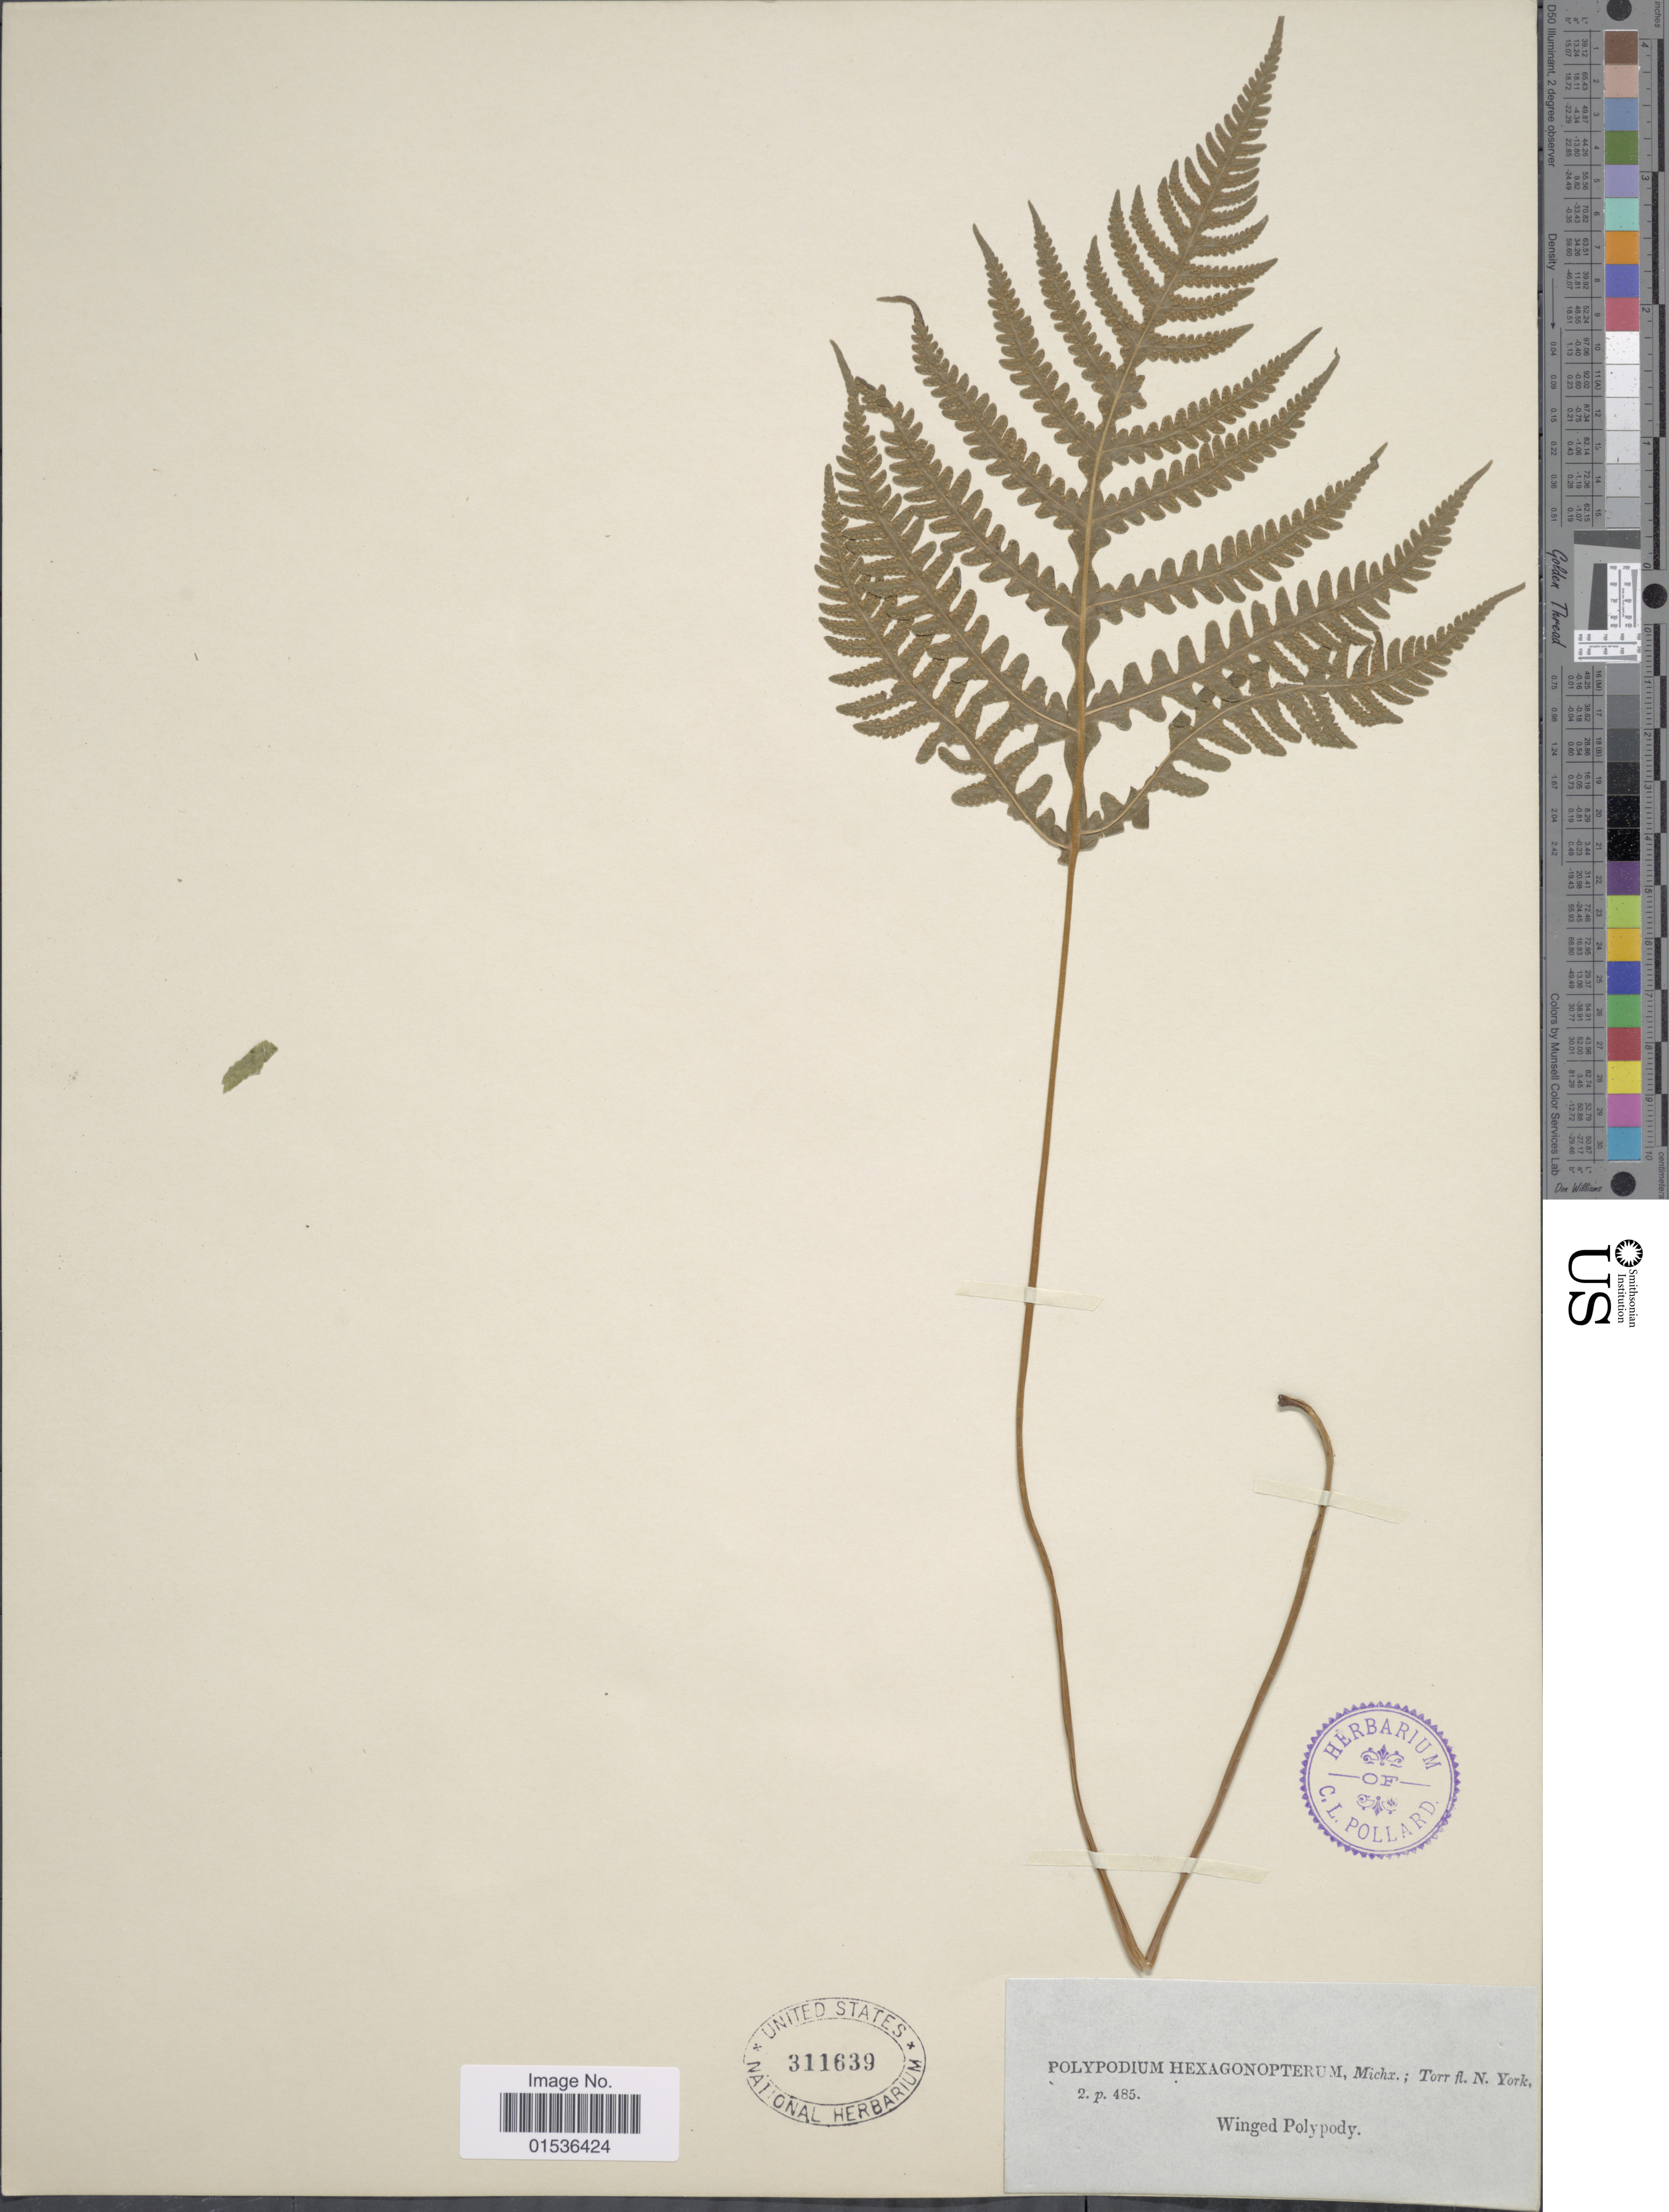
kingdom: Plantae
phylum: Tracheophyta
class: Polypodiopsida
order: Polypodiales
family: Thelypteridaceae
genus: Phegopteris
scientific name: Phegopteris hexagonoptera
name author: (Michx.) Fée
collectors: J. Torrey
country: United States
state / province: New Jersey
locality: in Hackensack and Newwark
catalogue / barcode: US 311639